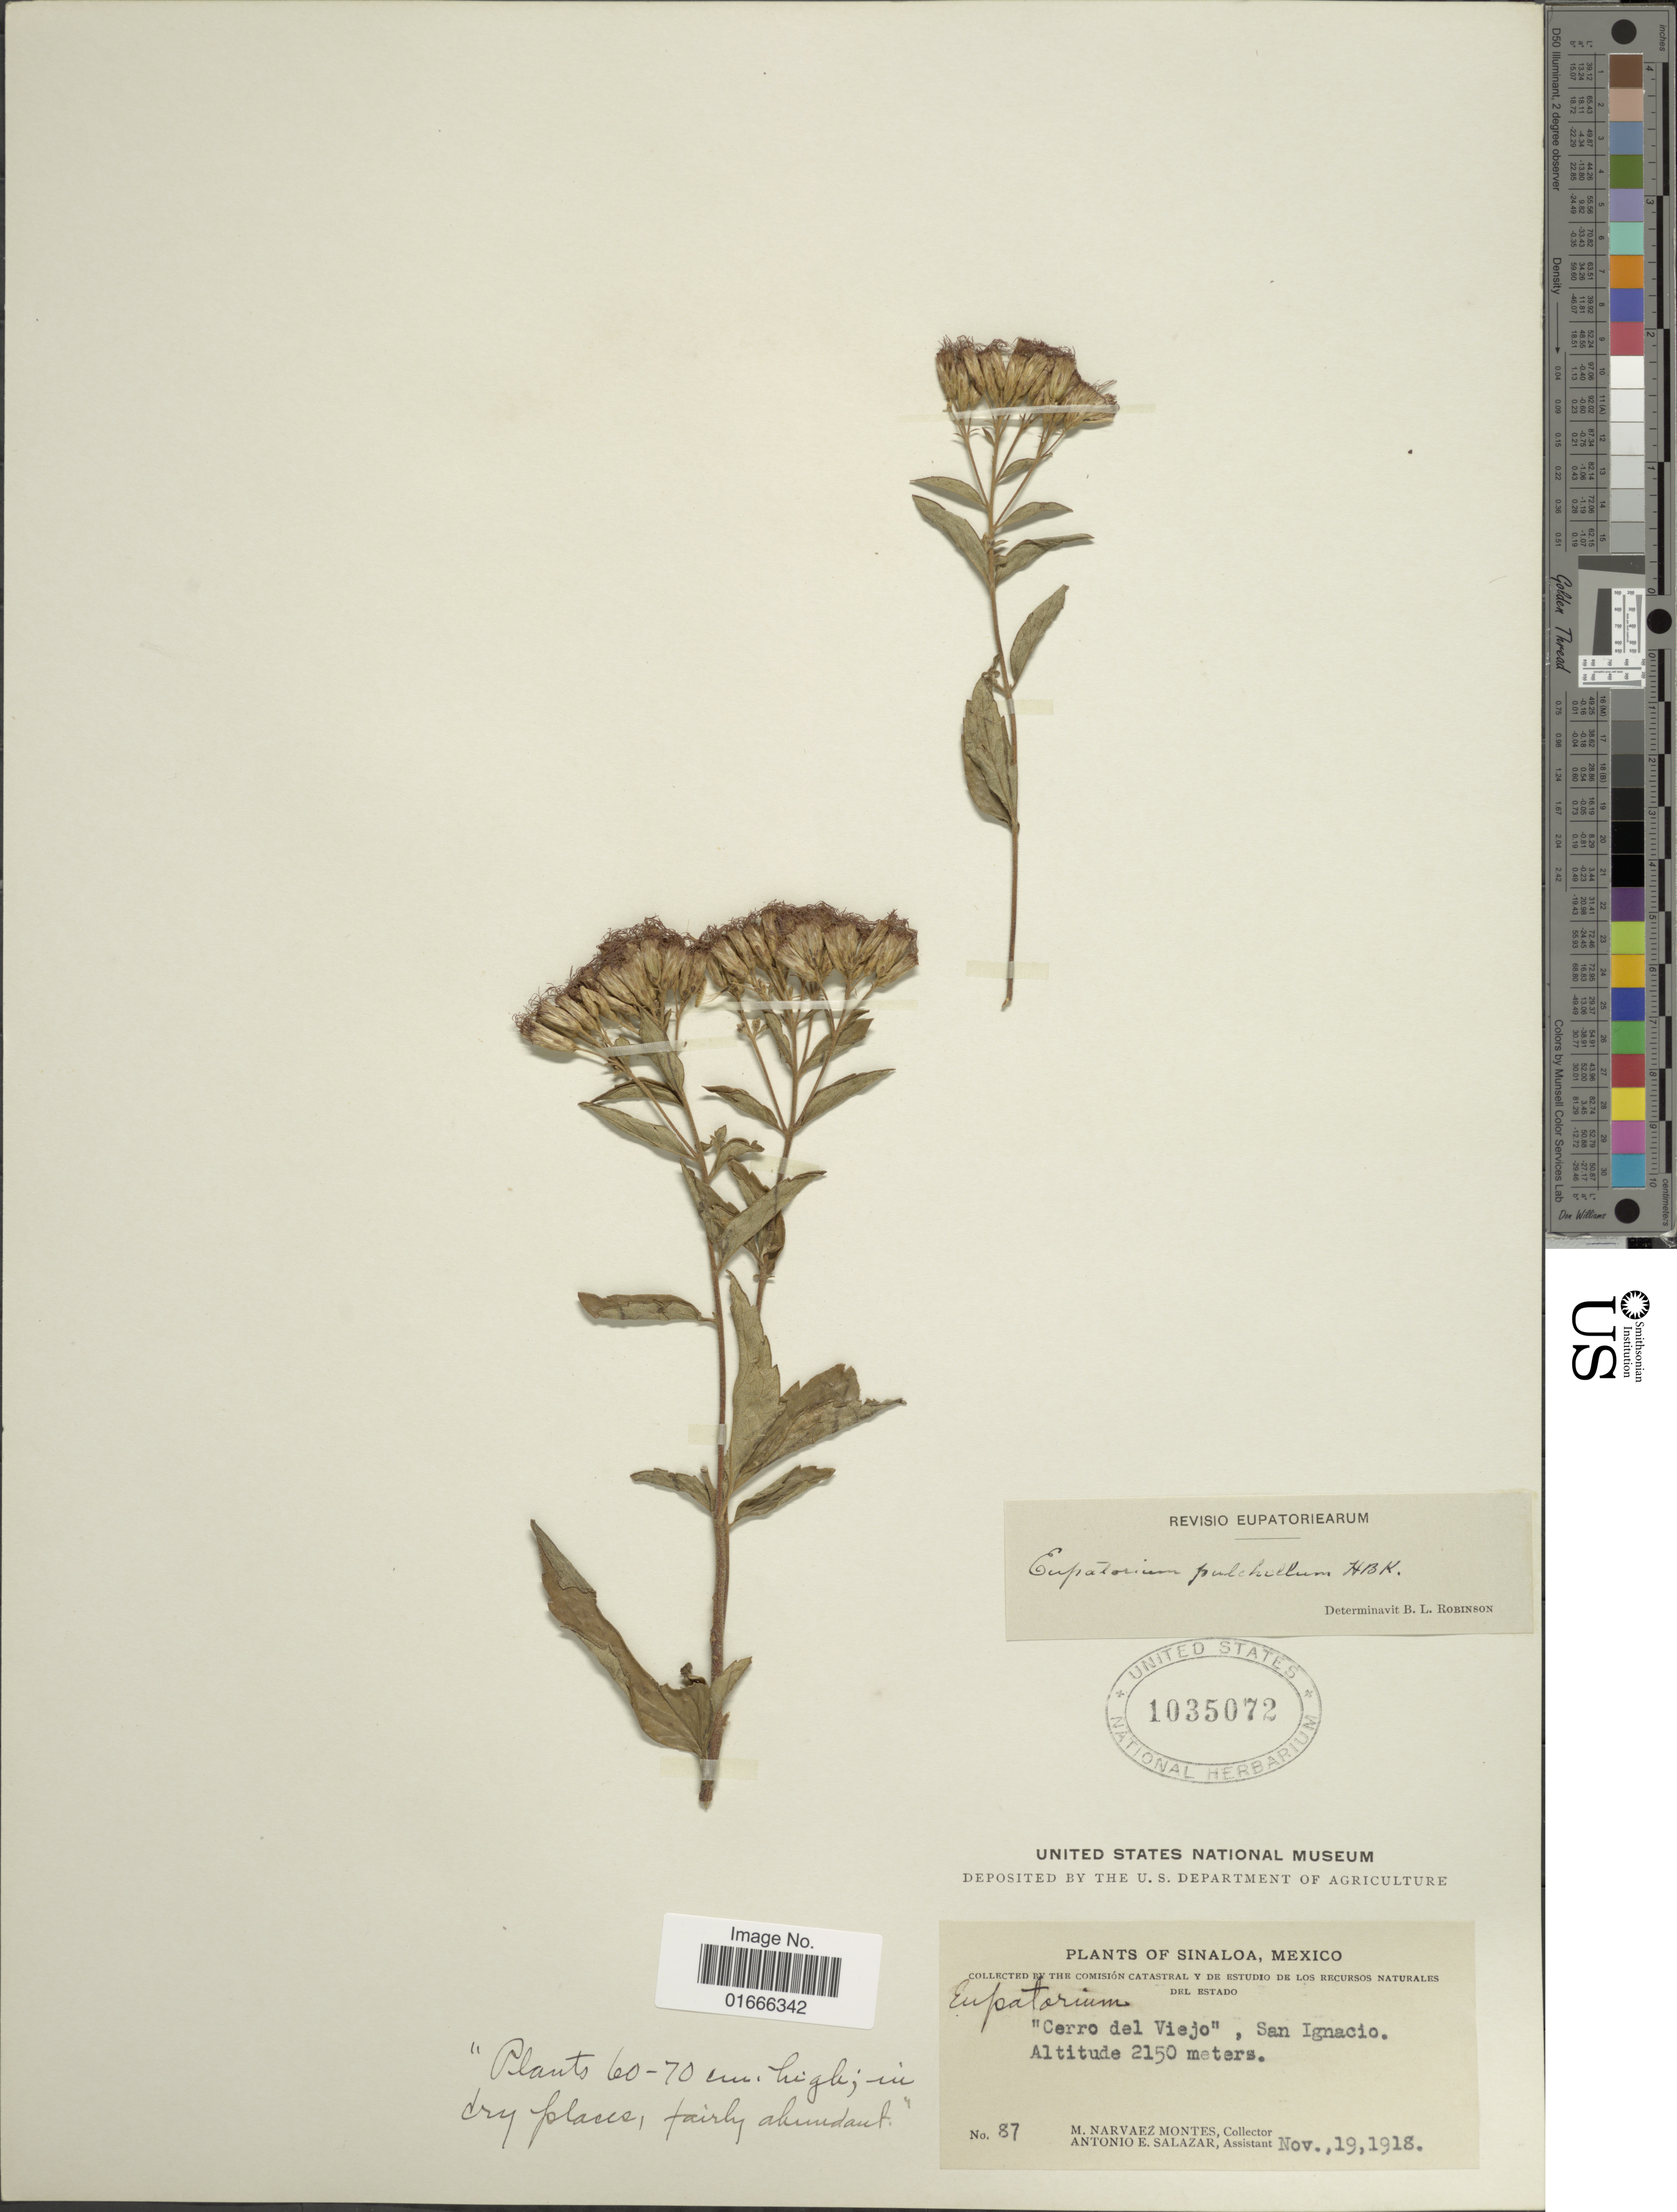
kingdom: Plantae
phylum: Tracheophyta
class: Magnoliopsida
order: Asterales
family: Asteraceae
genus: Chromolaena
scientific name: Chromolaena pulchella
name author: (Kunth) R.M. King & H. Rob.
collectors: M. Narvaezmontes & A. E. Salazar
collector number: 87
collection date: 1918-11-19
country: Mexico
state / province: Sinaloa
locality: Cerro del Viejo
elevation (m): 2150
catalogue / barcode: US 1035072